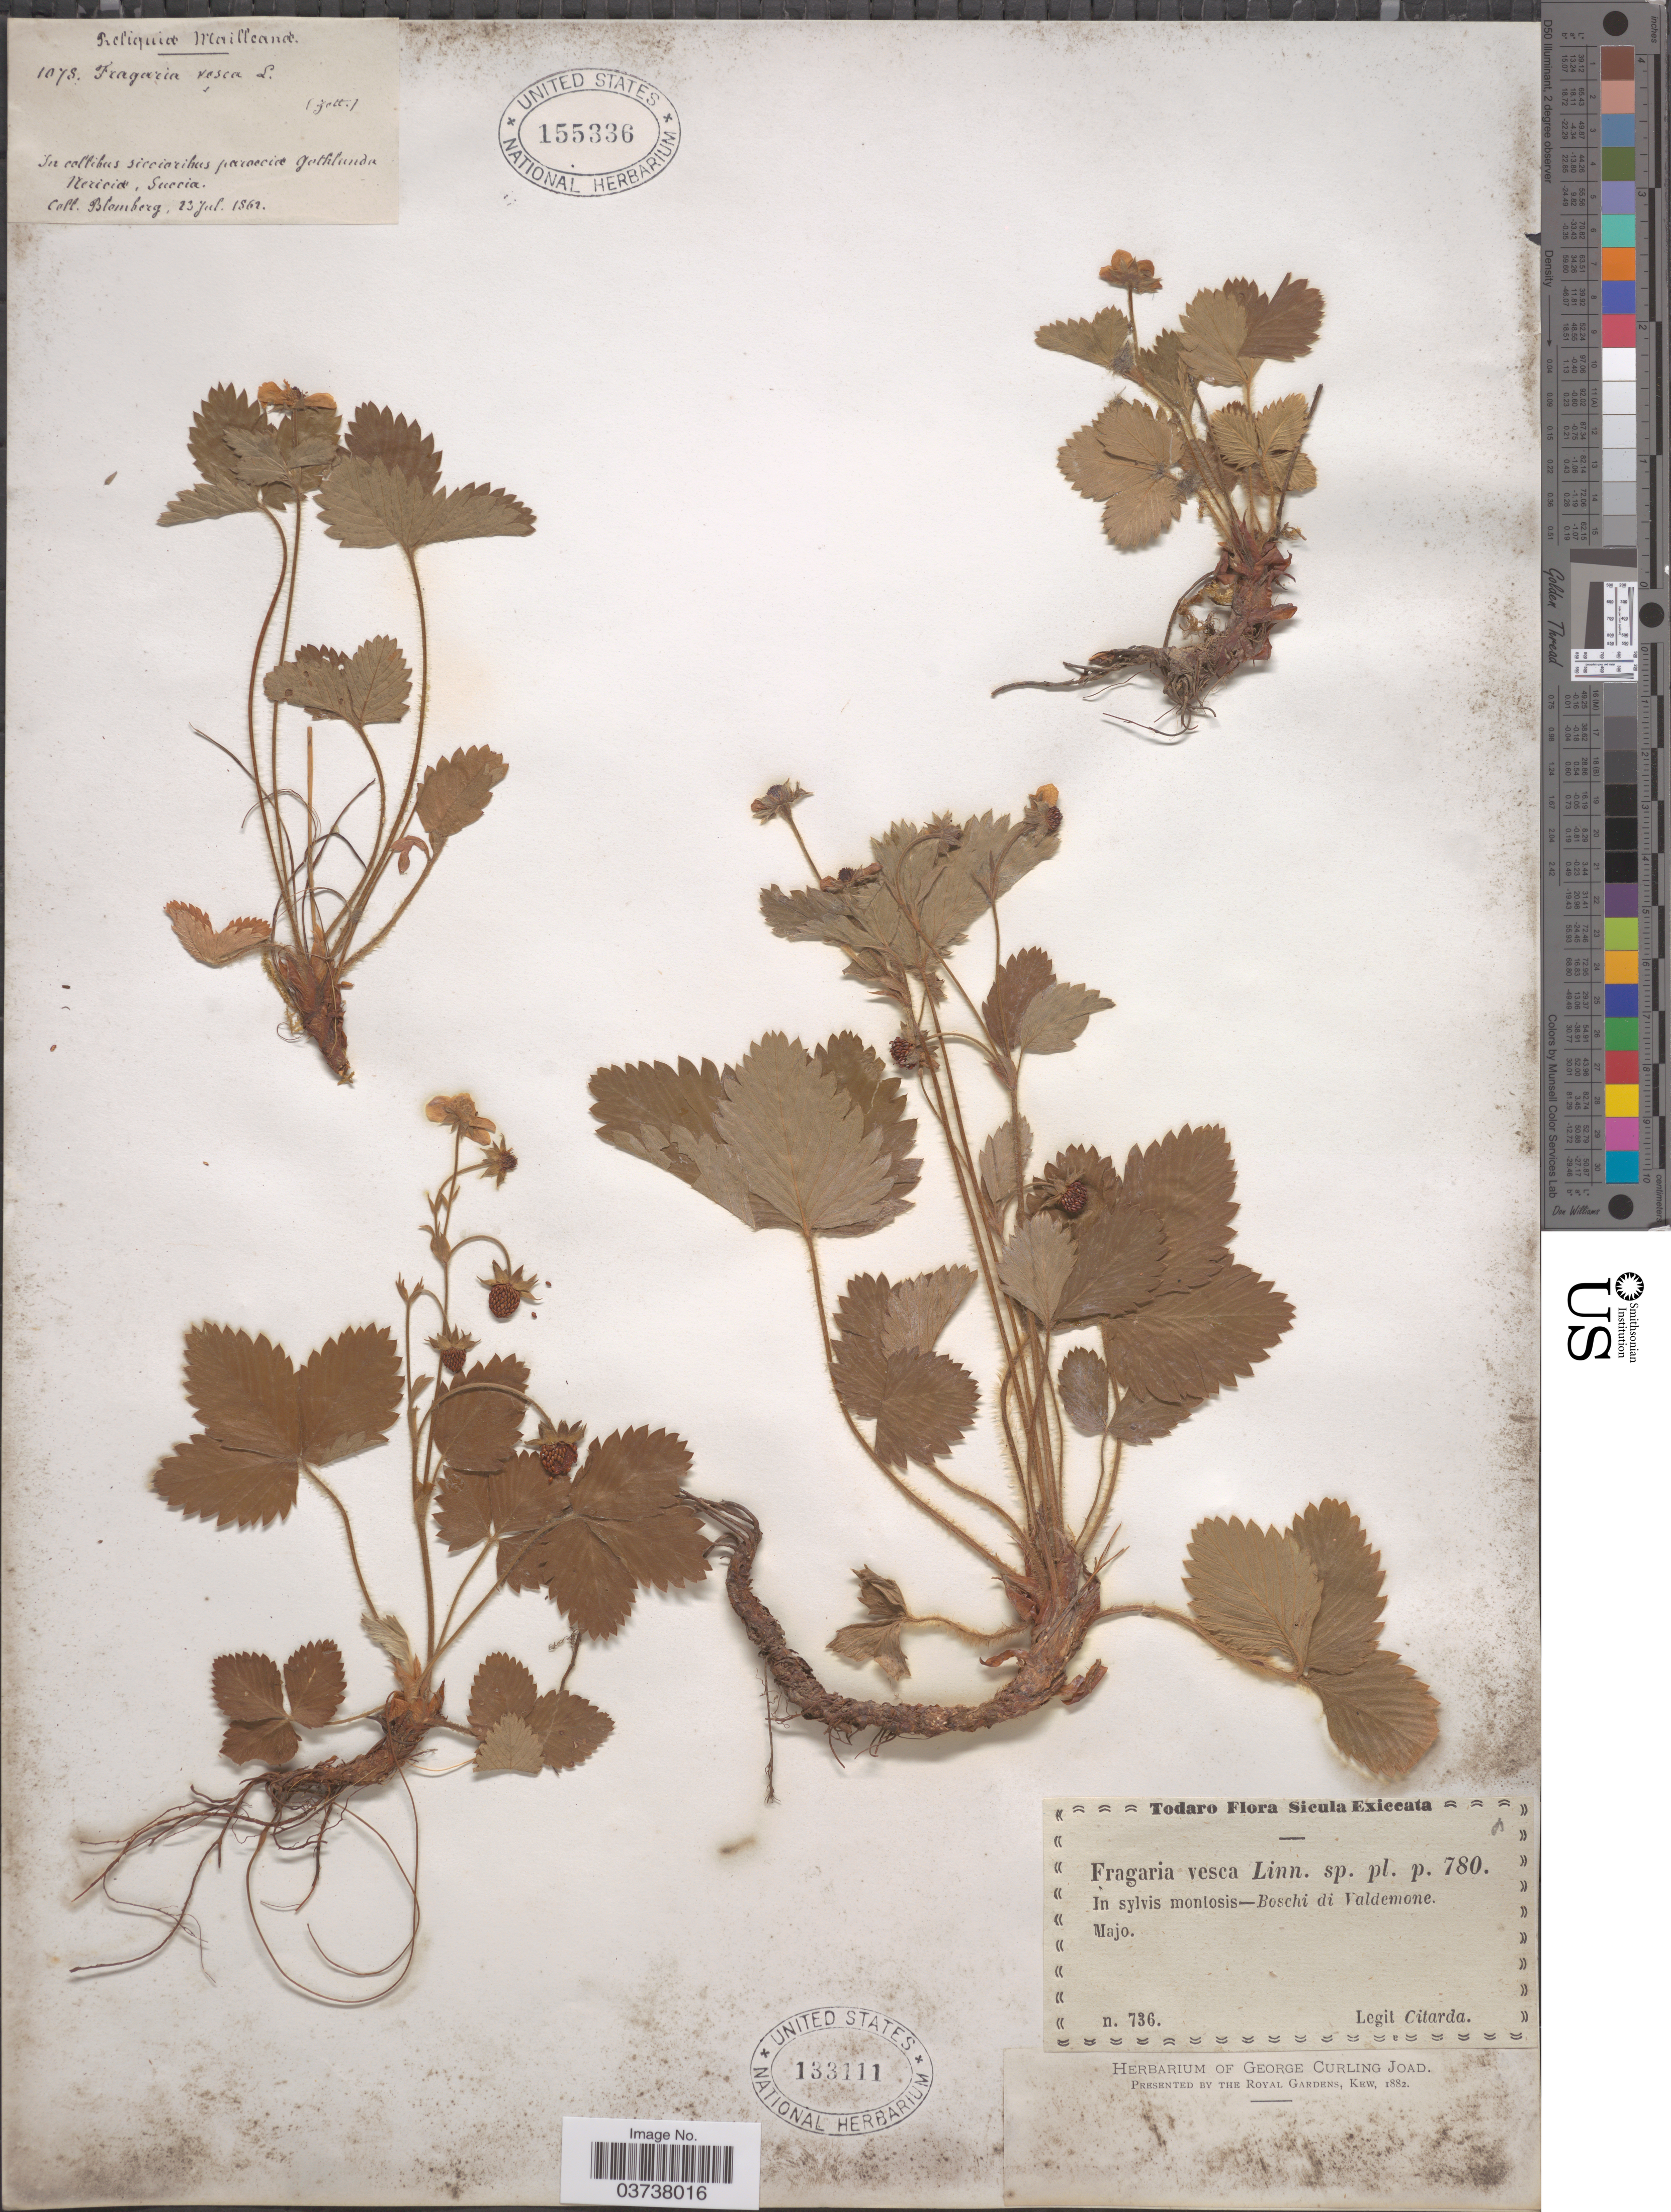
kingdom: Plantae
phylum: Tracheophyta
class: Magnoliopsida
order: Rosales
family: Rosaceae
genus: Fragaria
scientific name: Fragaria vesca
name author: L.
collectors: Blomberg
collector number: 1078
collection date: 1862-07-23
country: Sweden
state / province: Gotland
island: Gotland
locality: In collibus siccioribus paracaiae Gothlandia Mericiæ, Suecia.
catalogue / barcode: US 155336-2